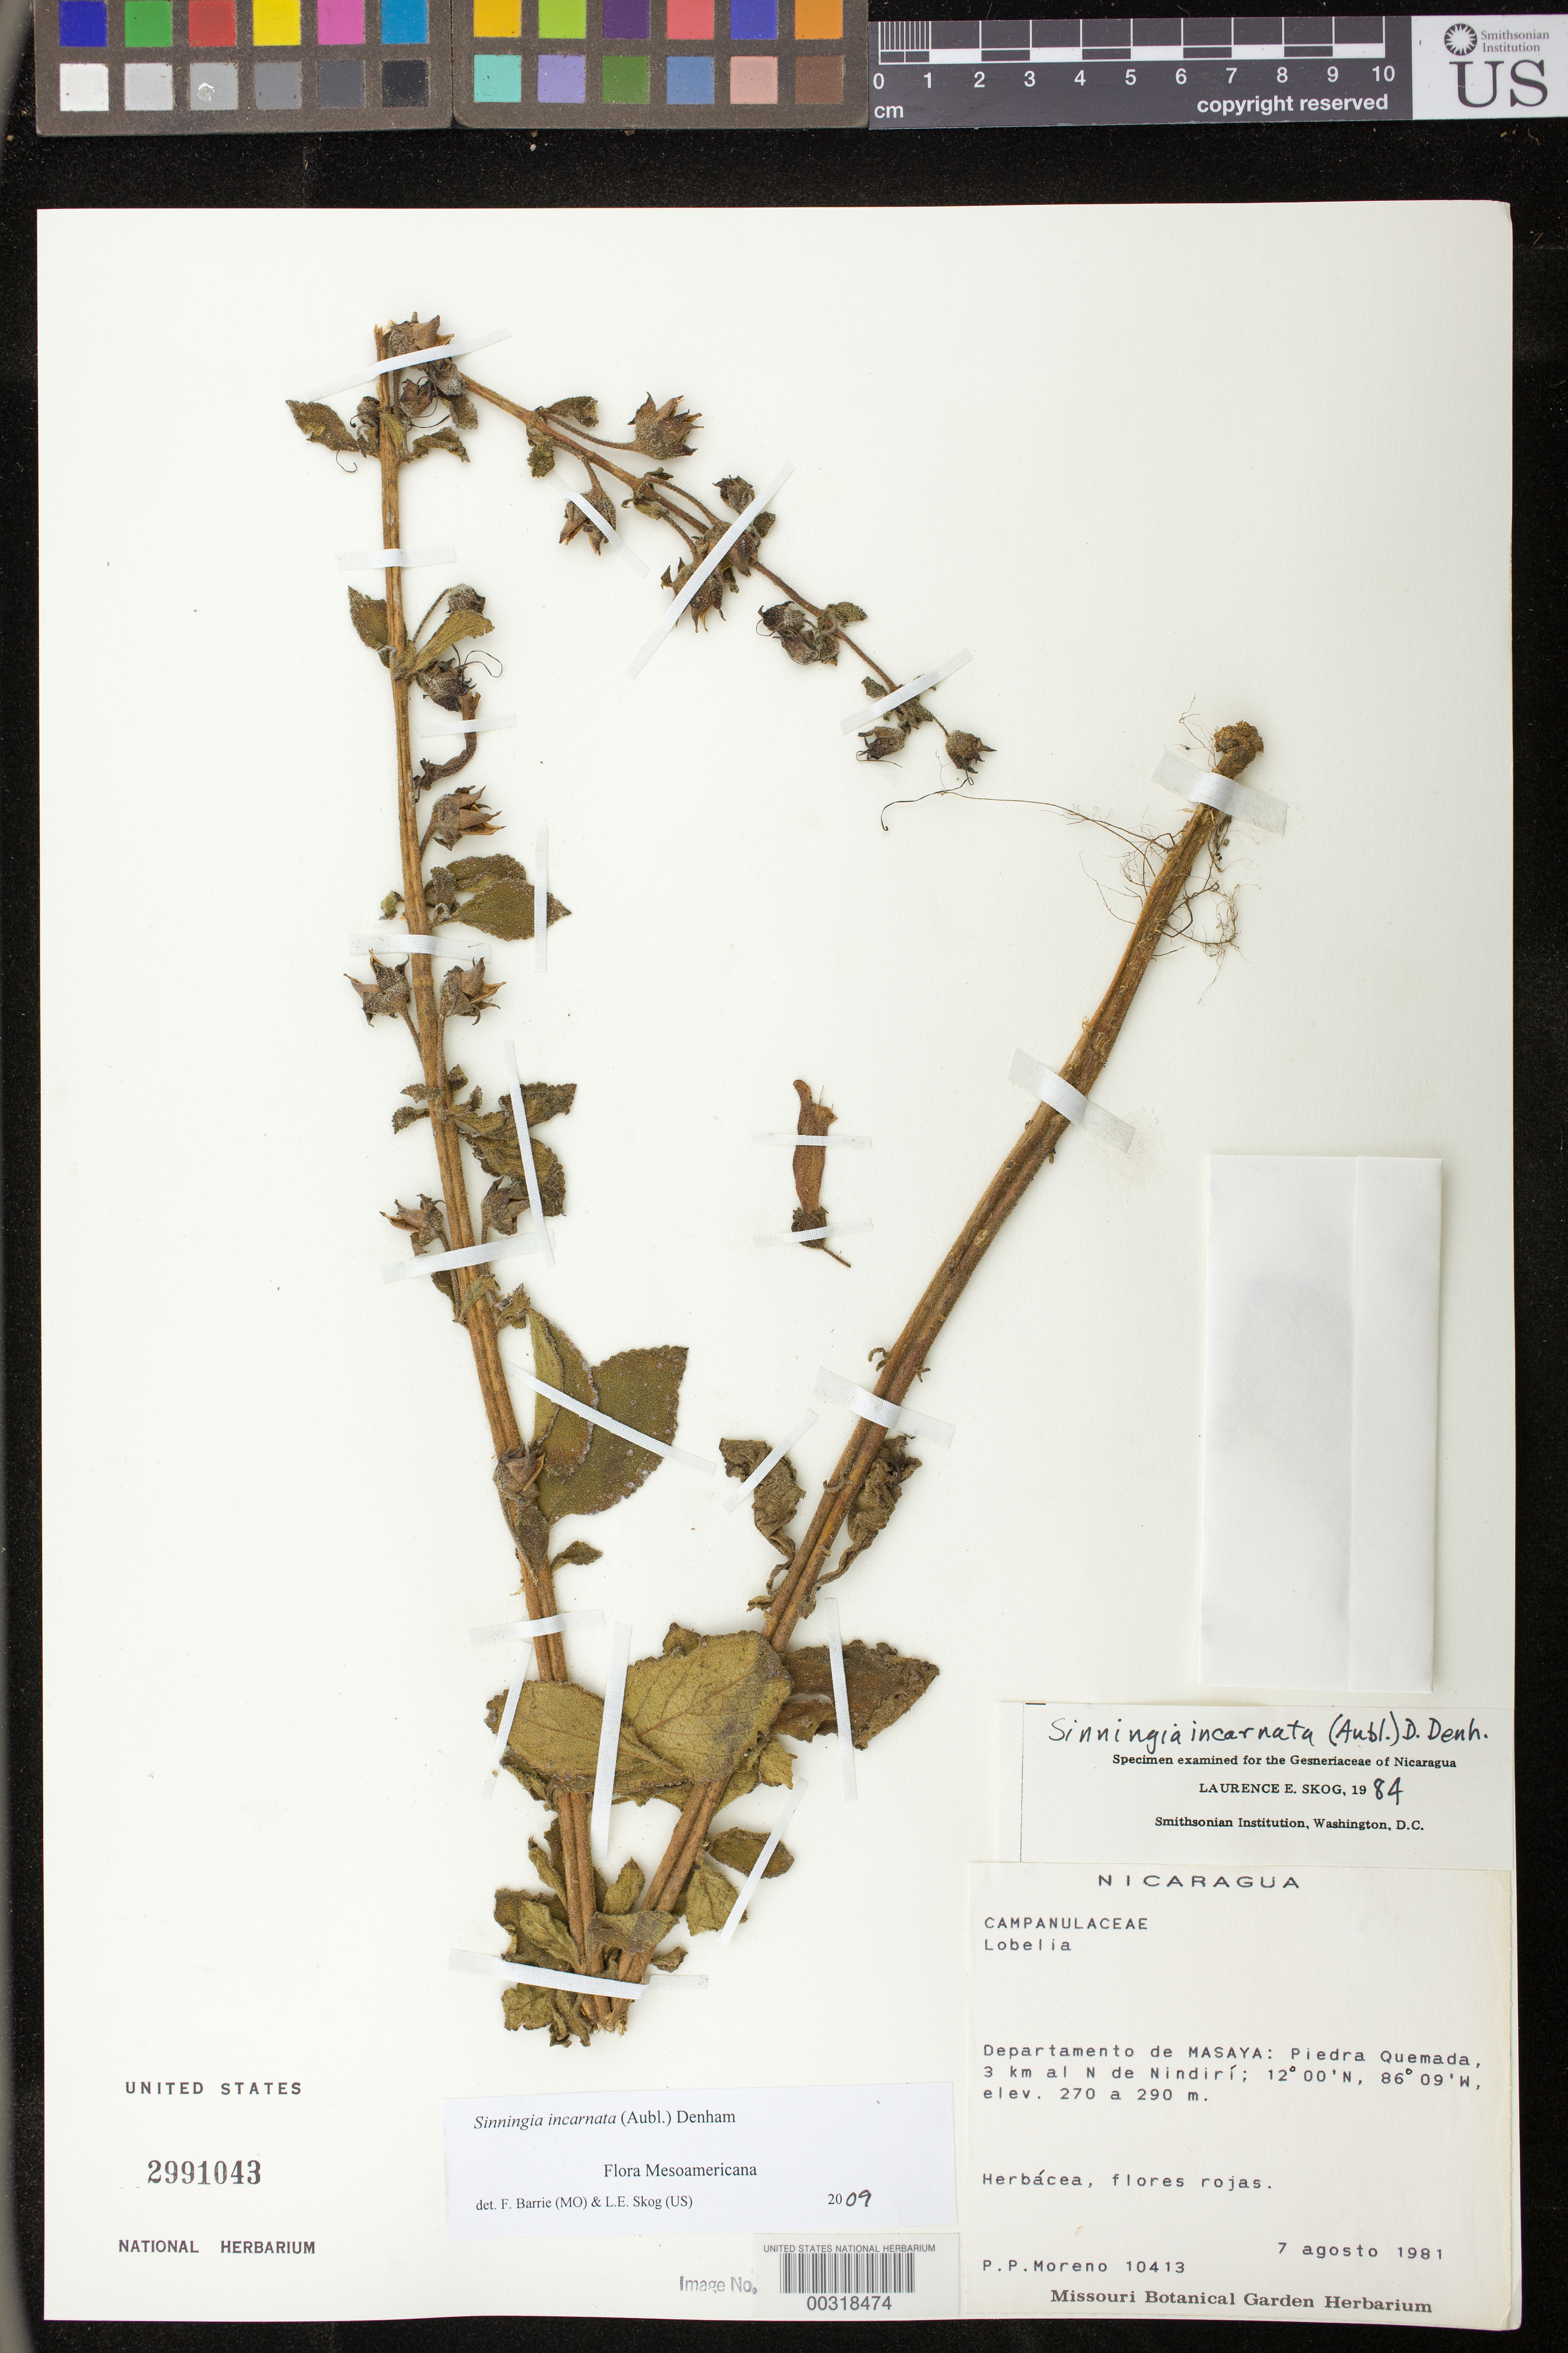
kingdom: Plantae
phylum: Tracheophyta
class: Magnoliopsida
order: Lamiales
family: Gesneriaceae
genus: Sinningia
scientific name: Sinningia incarnata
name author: (Aubl.) D.L. Denham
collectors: P. Moreno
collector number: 10413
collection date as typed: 07 Aug 1981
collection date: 1981-08-07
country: Nicaragua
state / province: Masaya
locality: Piedra Quemada, 3 km N of Nindiri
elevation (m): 270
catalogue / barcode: US 2991043